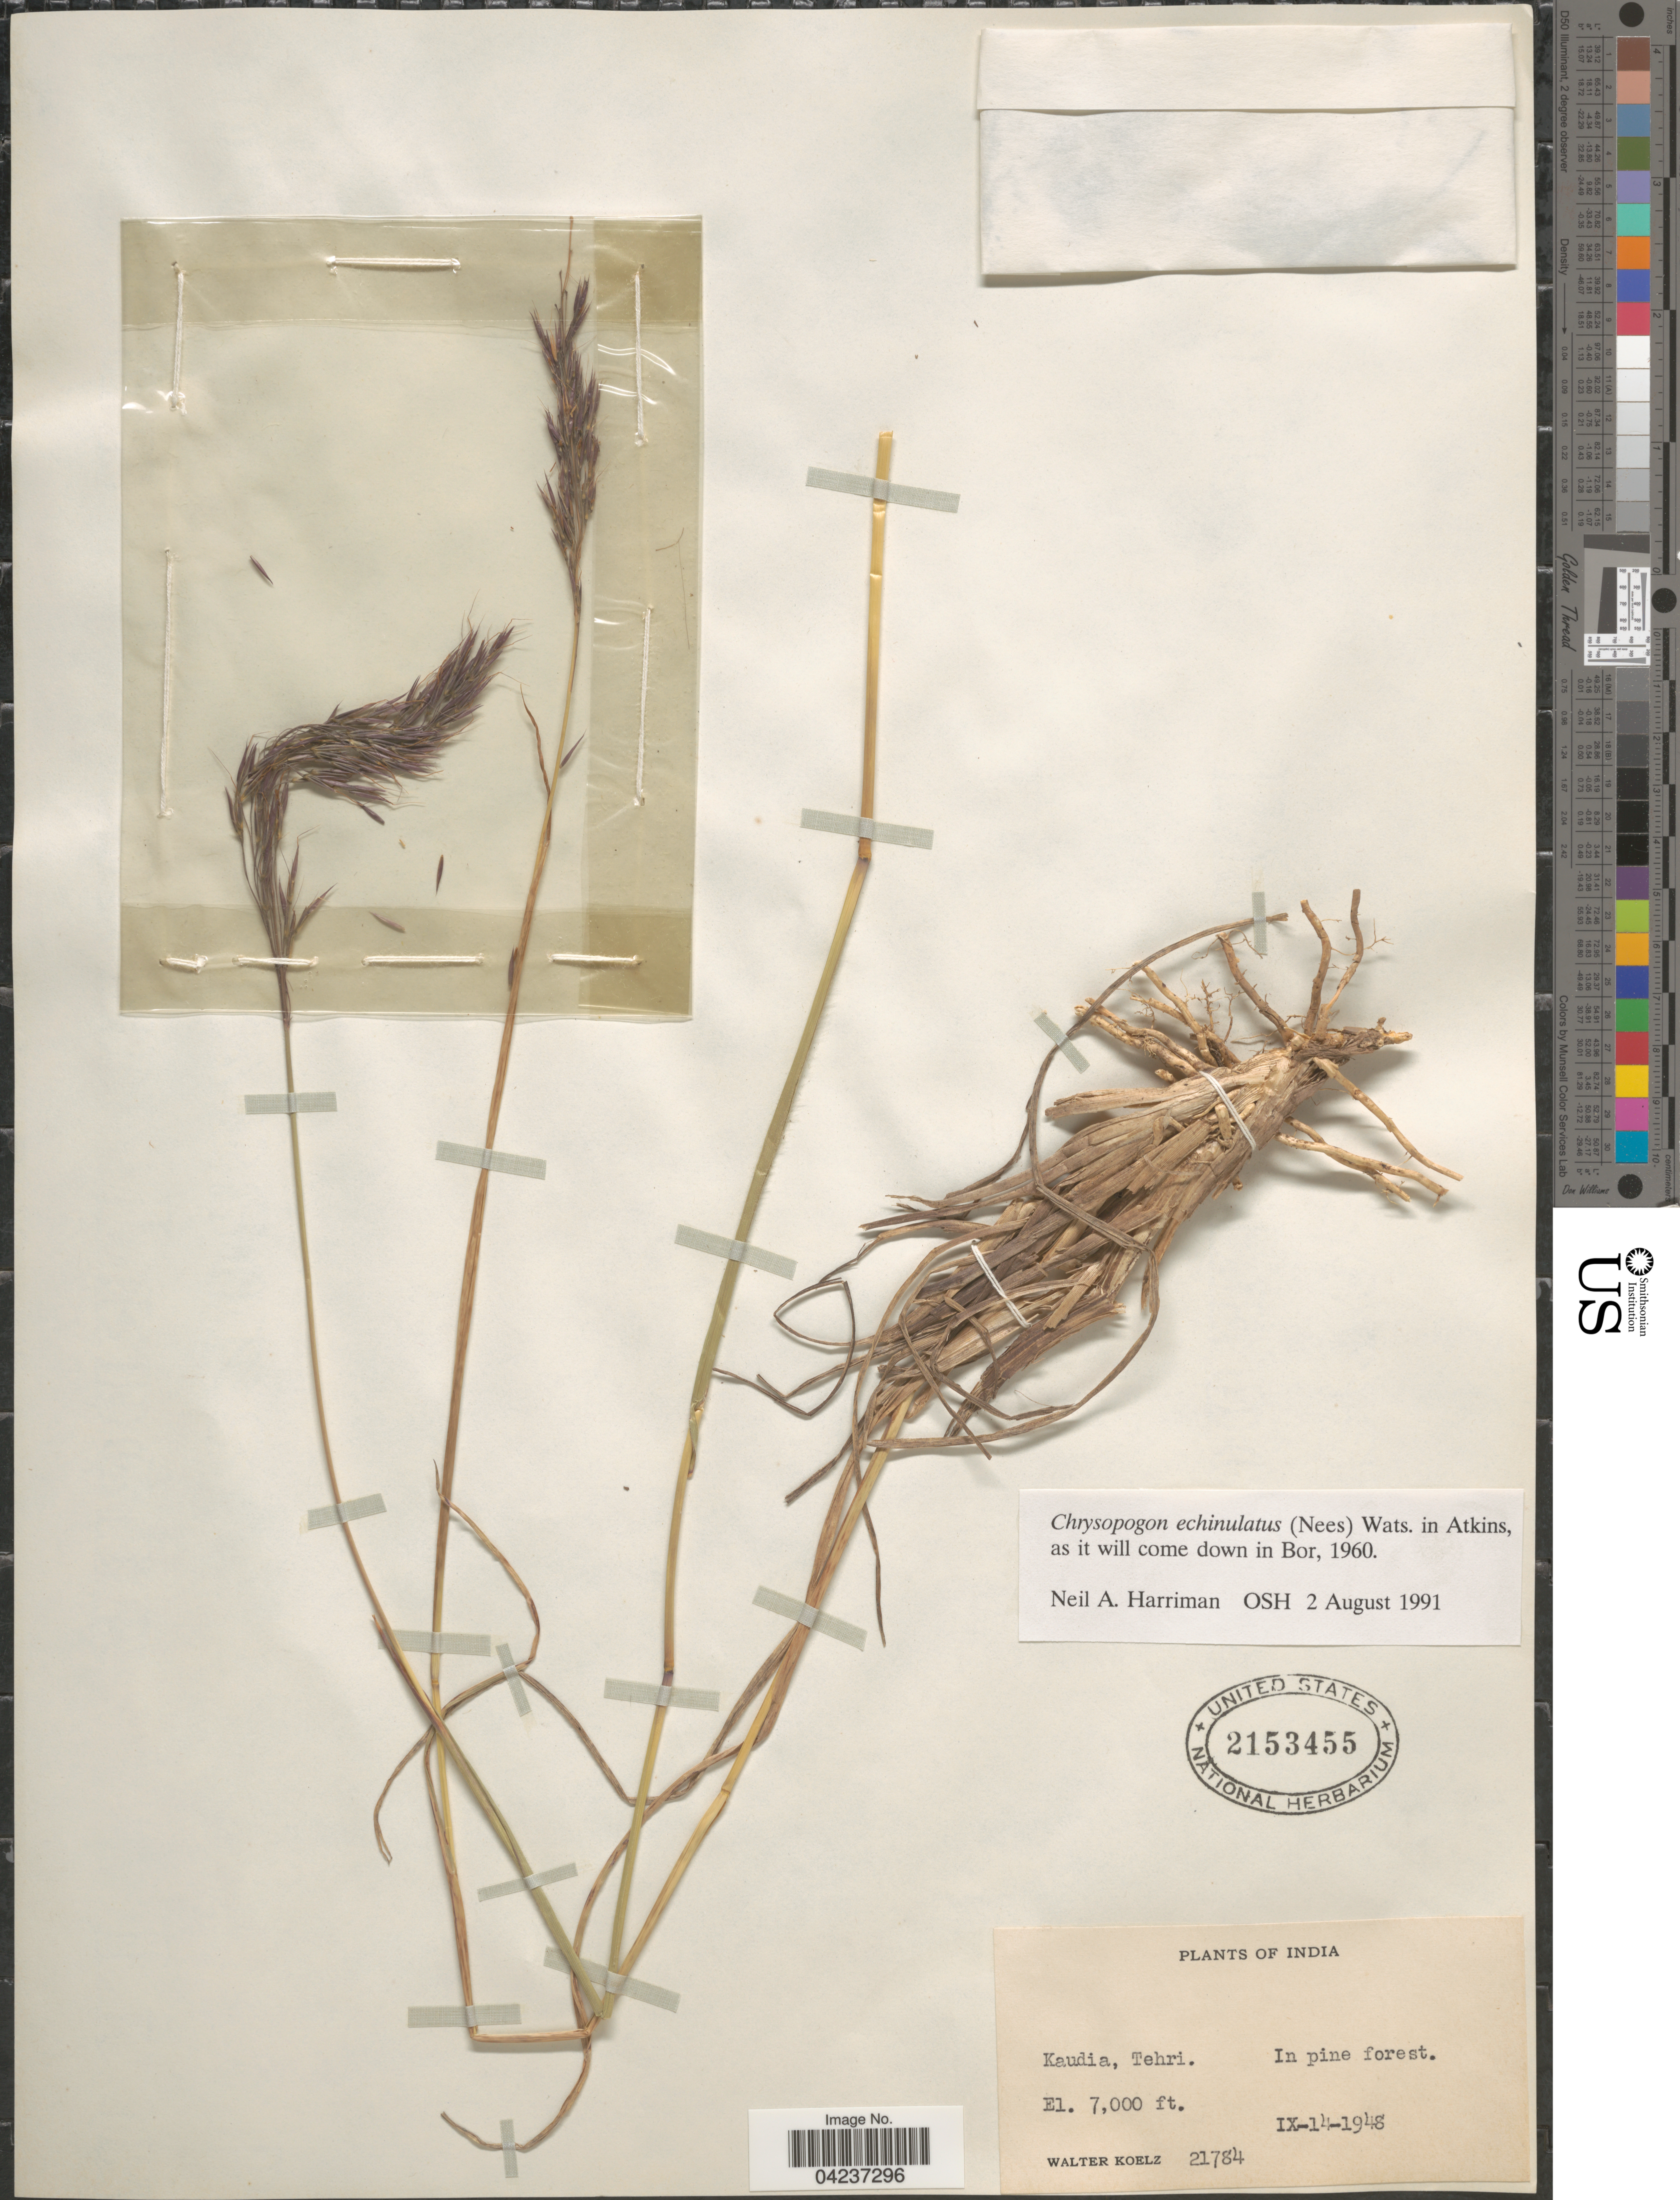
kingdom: Plantae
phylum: Tracheophyta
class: Liliopsida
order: Poales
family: Poaceae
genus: Chrysopogon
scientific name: Chrysopogon hackelii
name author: (Hook. f.) C.E.C. Fisch.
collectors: W. N. Koelz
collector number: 21784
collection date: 1948-09-14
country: India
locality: Kaudia, Tehri. In pine forest.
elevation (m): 2134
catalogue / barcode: US 2153455